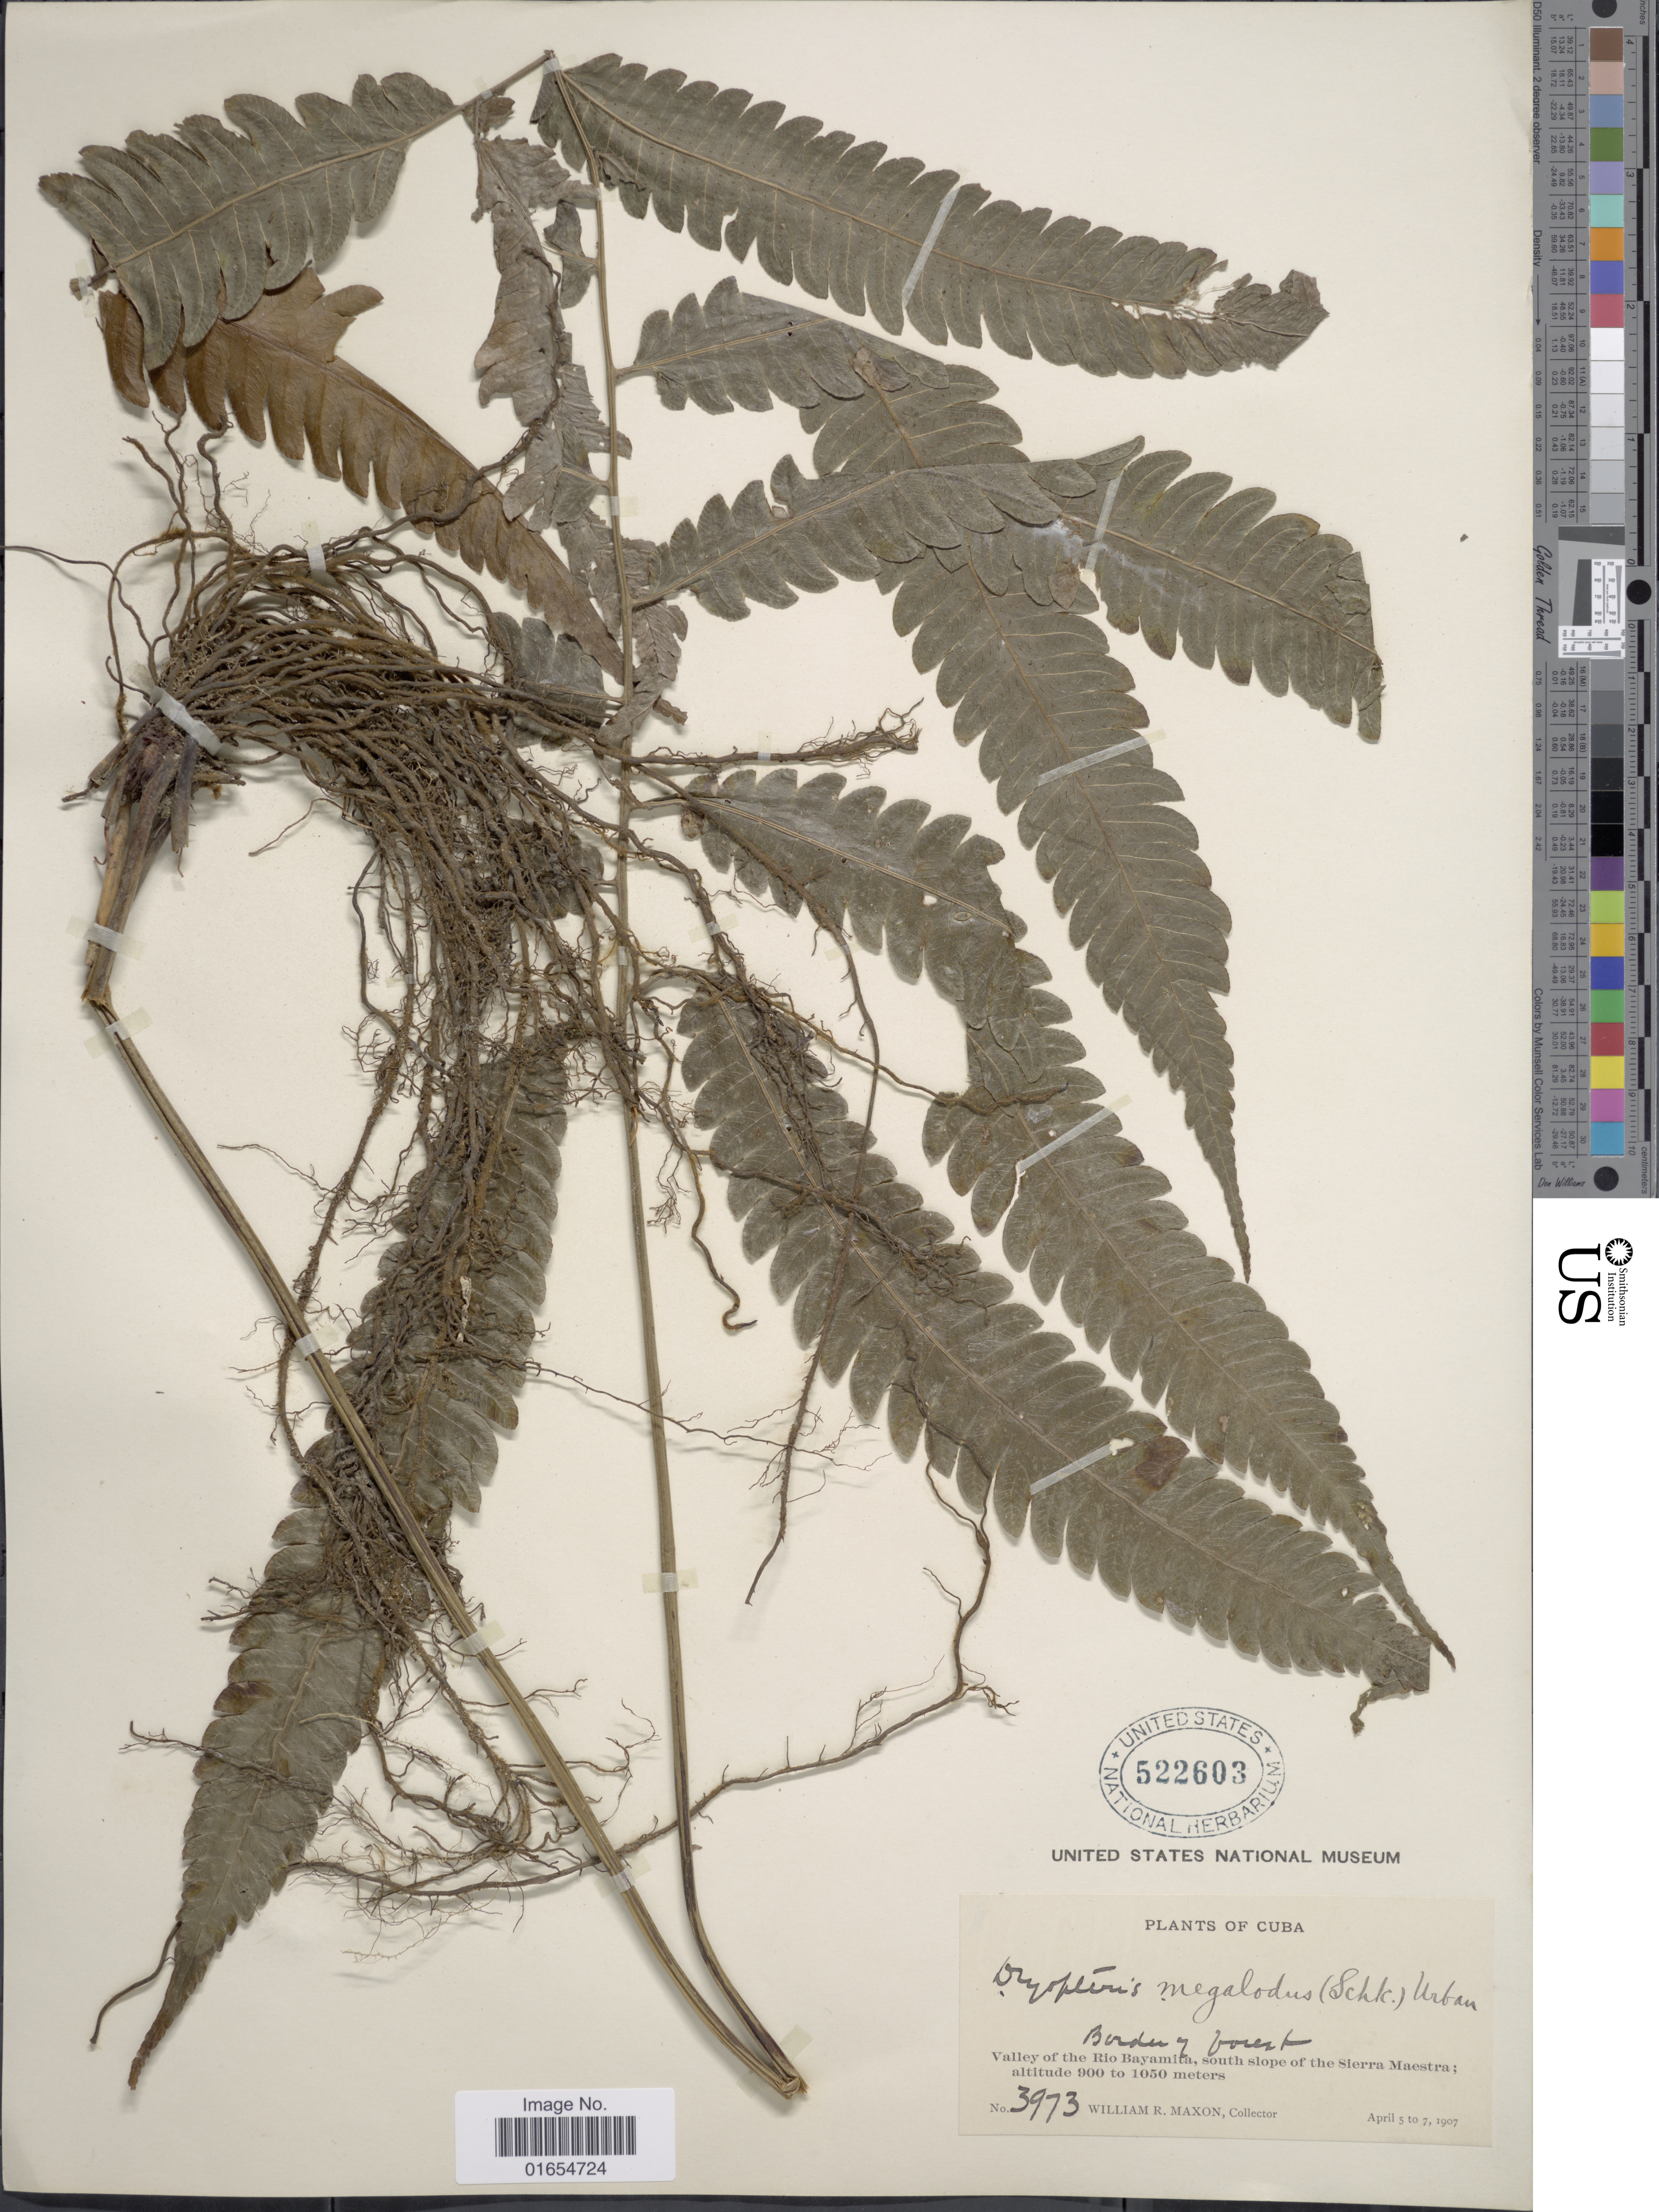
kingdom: Plantae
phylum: Tracheophyta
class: Polypodiopsida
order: Polypodiales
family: Thelypteridaceae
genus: Goniopteris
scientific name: Goniopteris pennata (Poir.) comb. nov., ined 2015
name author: (Poir.)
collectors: W. R. Maxon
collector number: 3973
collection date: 1907-04-05/1907-04-07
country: Cuba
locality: Valley of the Rio Bayamita, south slope of the Sierra Maestra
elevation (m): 900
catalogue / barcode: US 522603